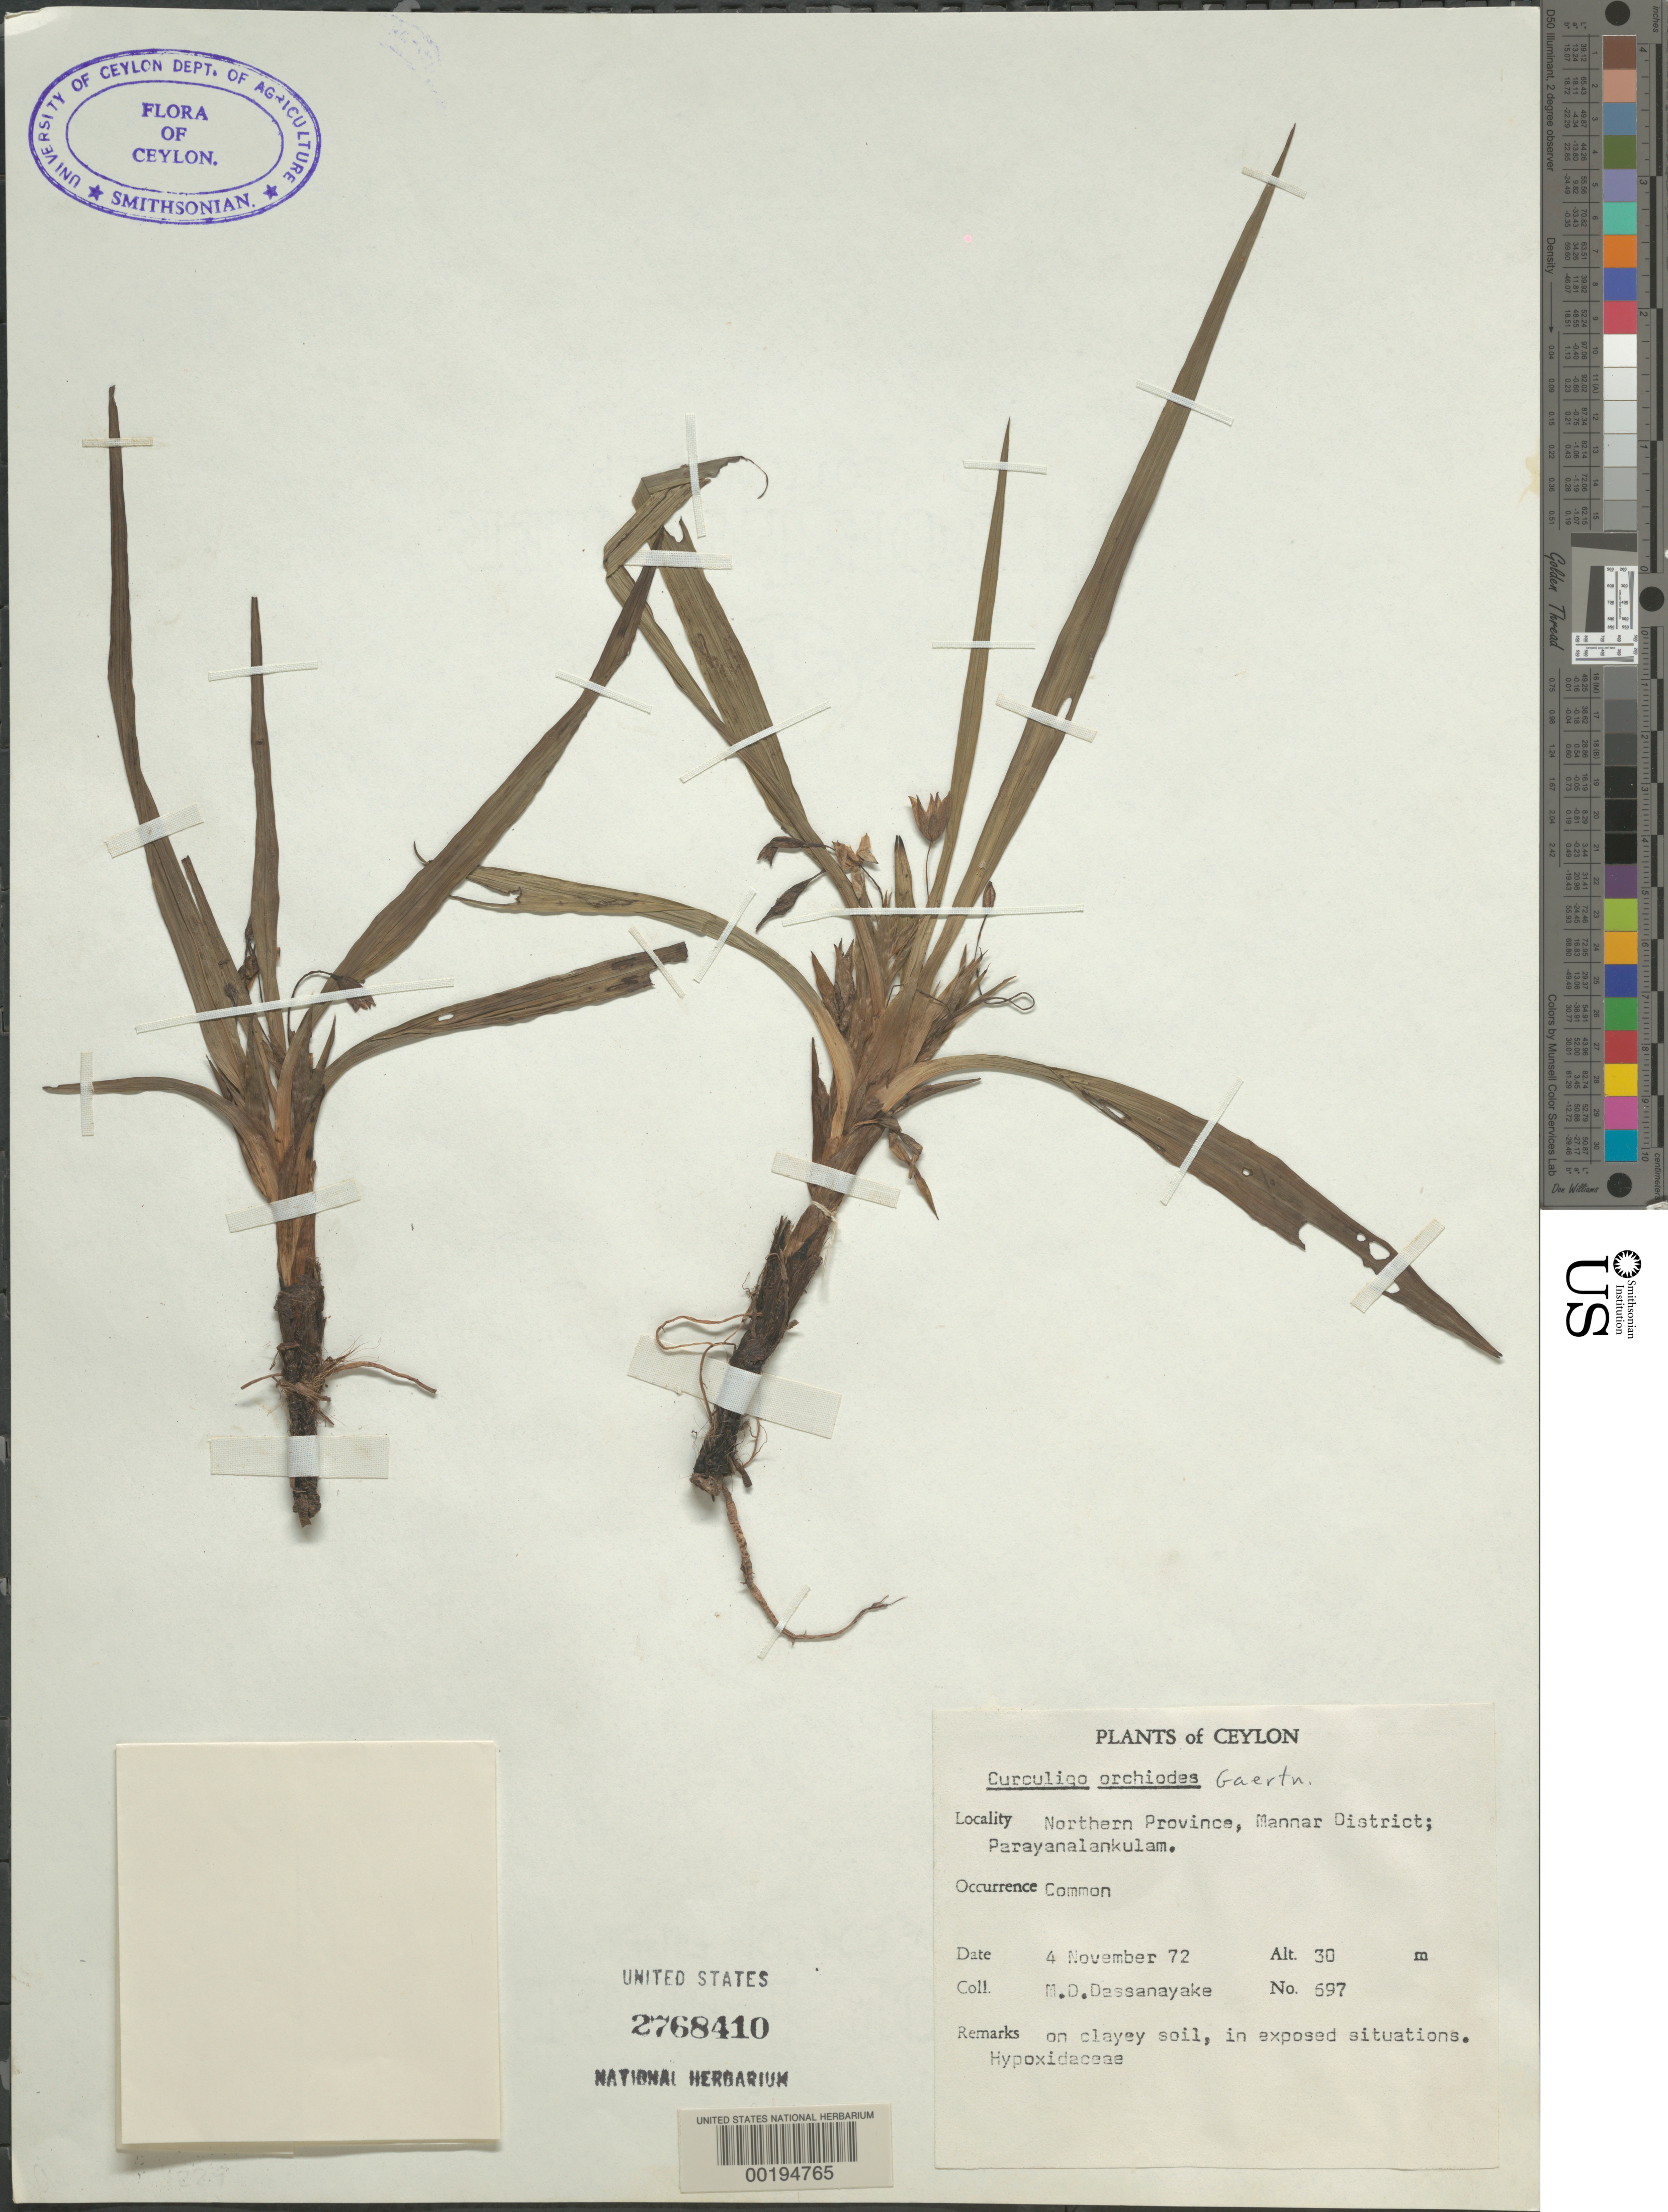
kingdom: Plantae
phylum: Tracheophyta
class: Liliopsida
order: Asparagales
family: Hypoxidaceae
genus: Curculigo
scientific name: Curculigo orchioides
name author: Gaertn.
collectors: M. Dassanayake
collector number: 697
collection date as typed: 04 Nov 1972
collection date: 1972-11-04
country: Sri Lanka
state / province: Northern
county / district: Mannar Dist.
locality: Parayanalakulam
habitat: On clayey soil, in exposed situations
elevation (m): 30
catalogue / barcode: US 2768410